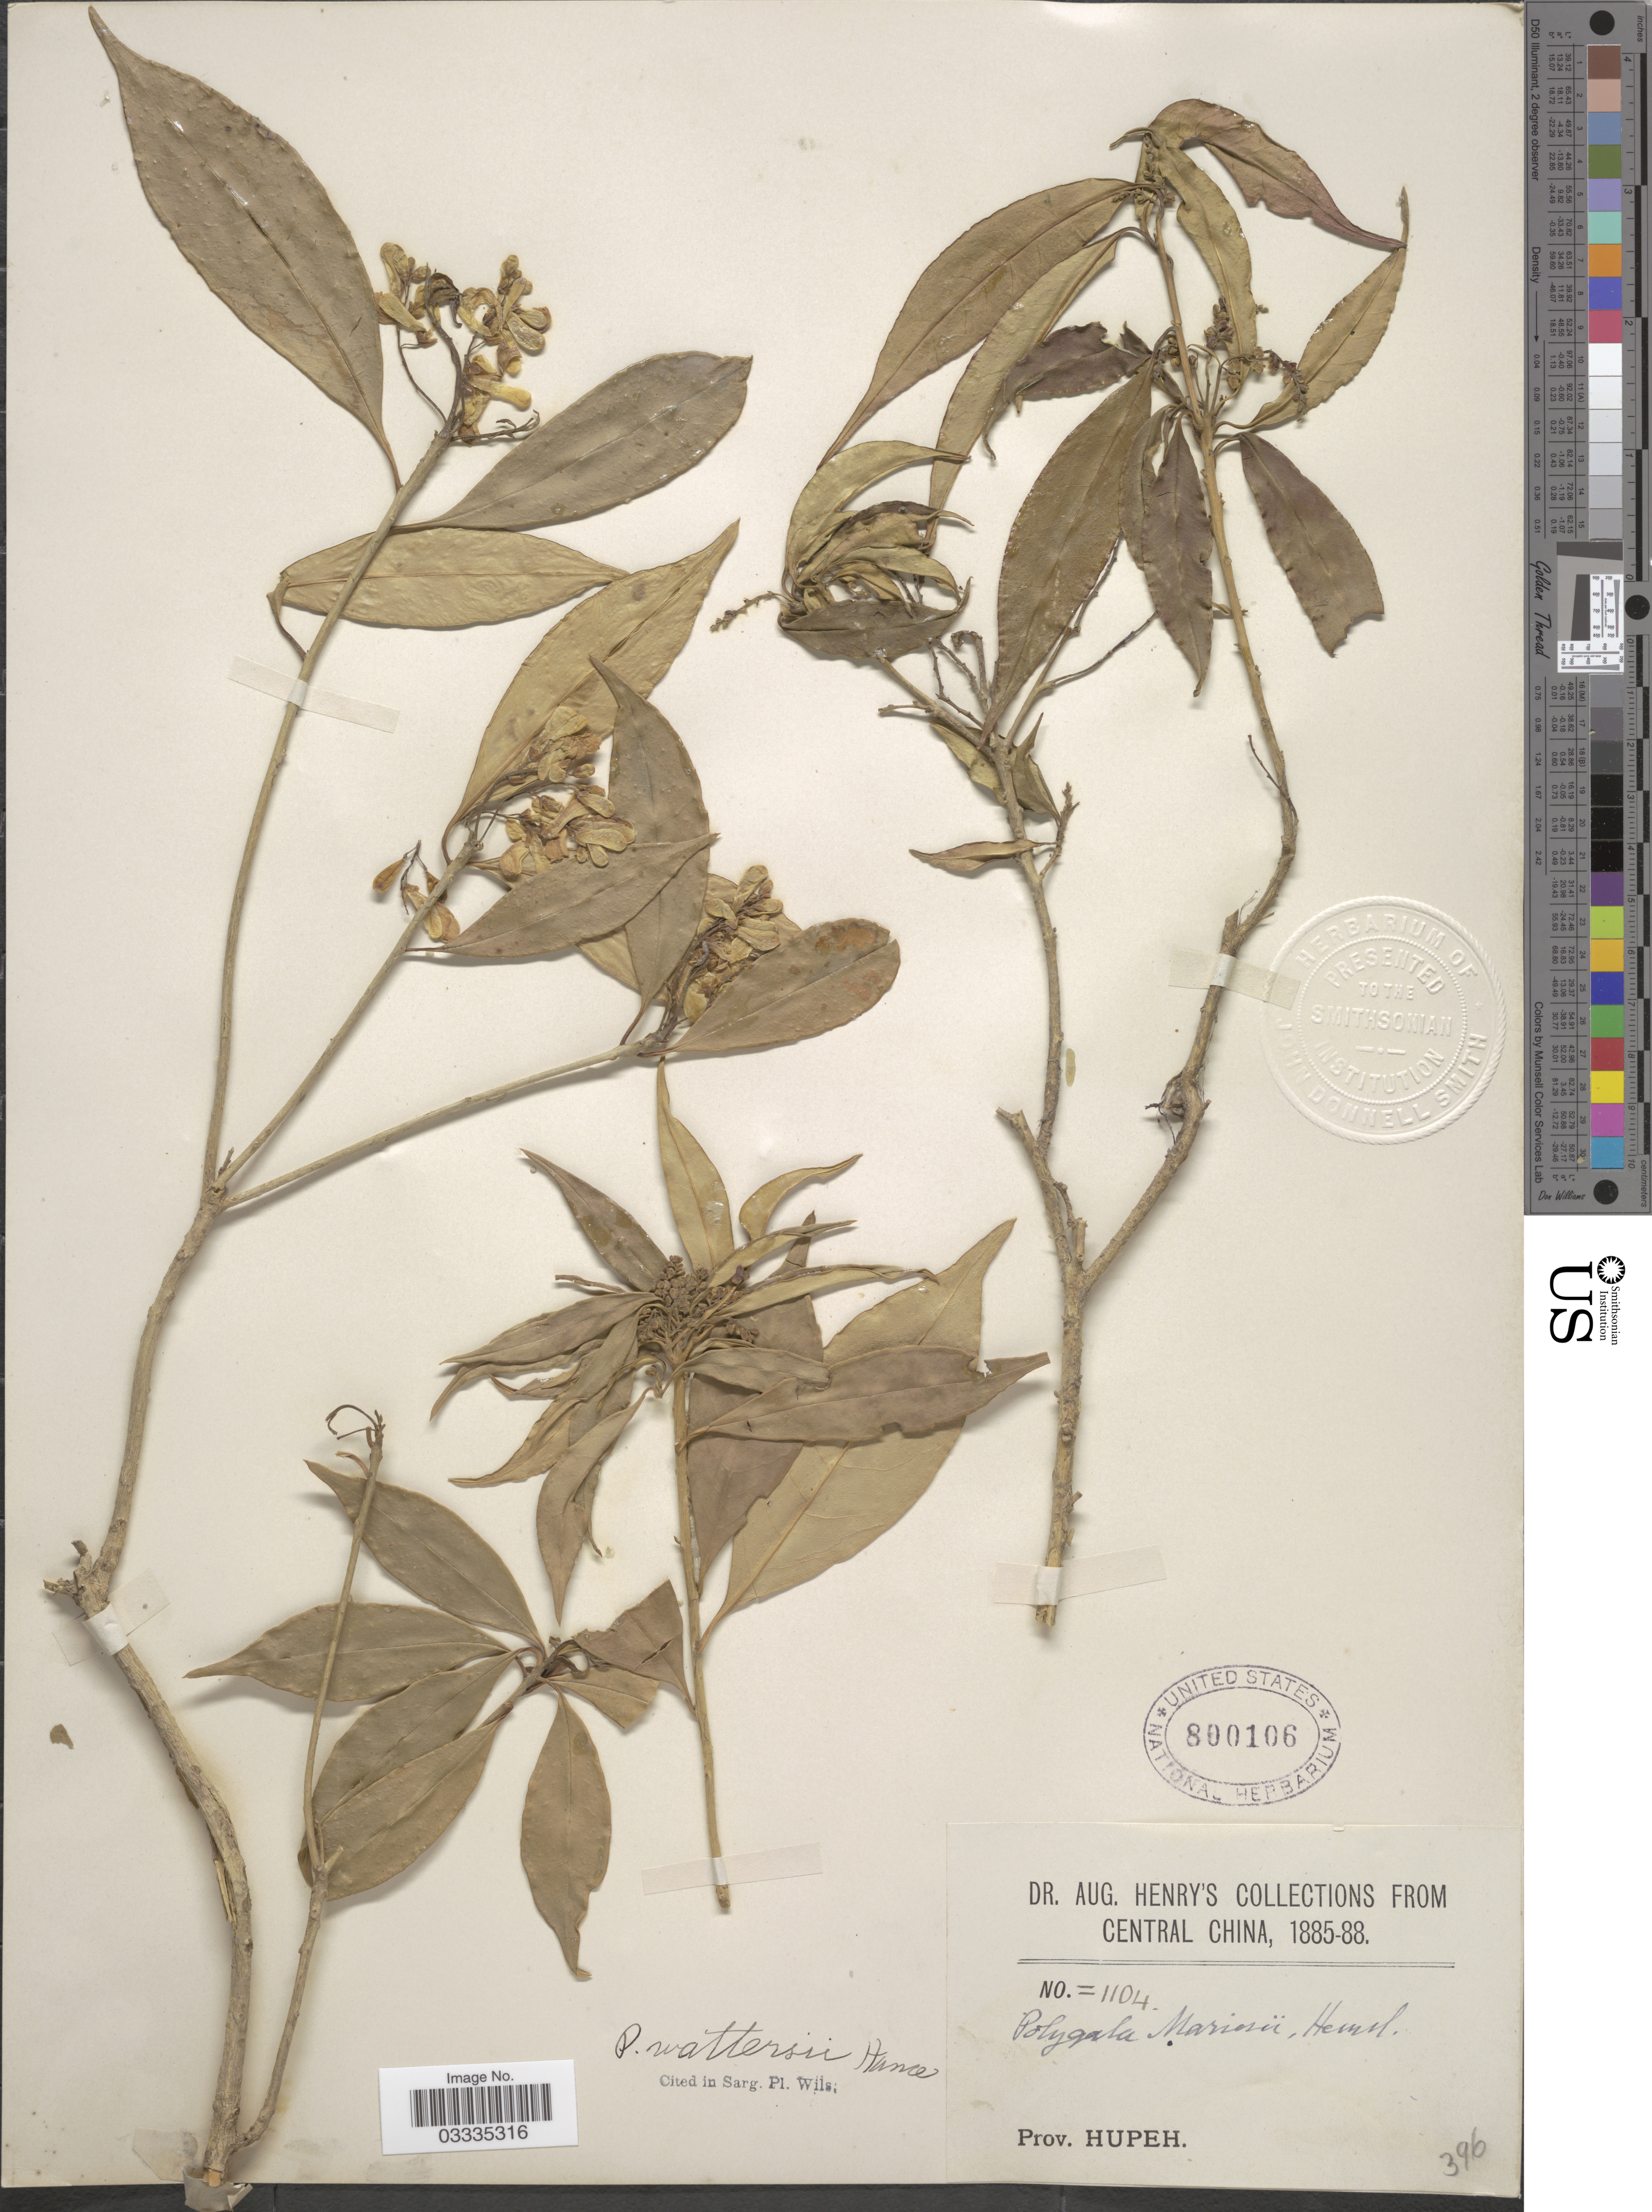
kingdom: Plantae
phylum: Tracheophyta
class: Magnoliopsida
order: Fabales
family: Polygalaceae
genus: Polygala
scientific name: Polygala wattersii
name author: Hance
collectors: A. Henry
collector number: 1104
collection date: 1885/1888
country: China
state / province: Hubei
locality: Central China. Prov. Hupeh.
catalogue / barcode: US 800106